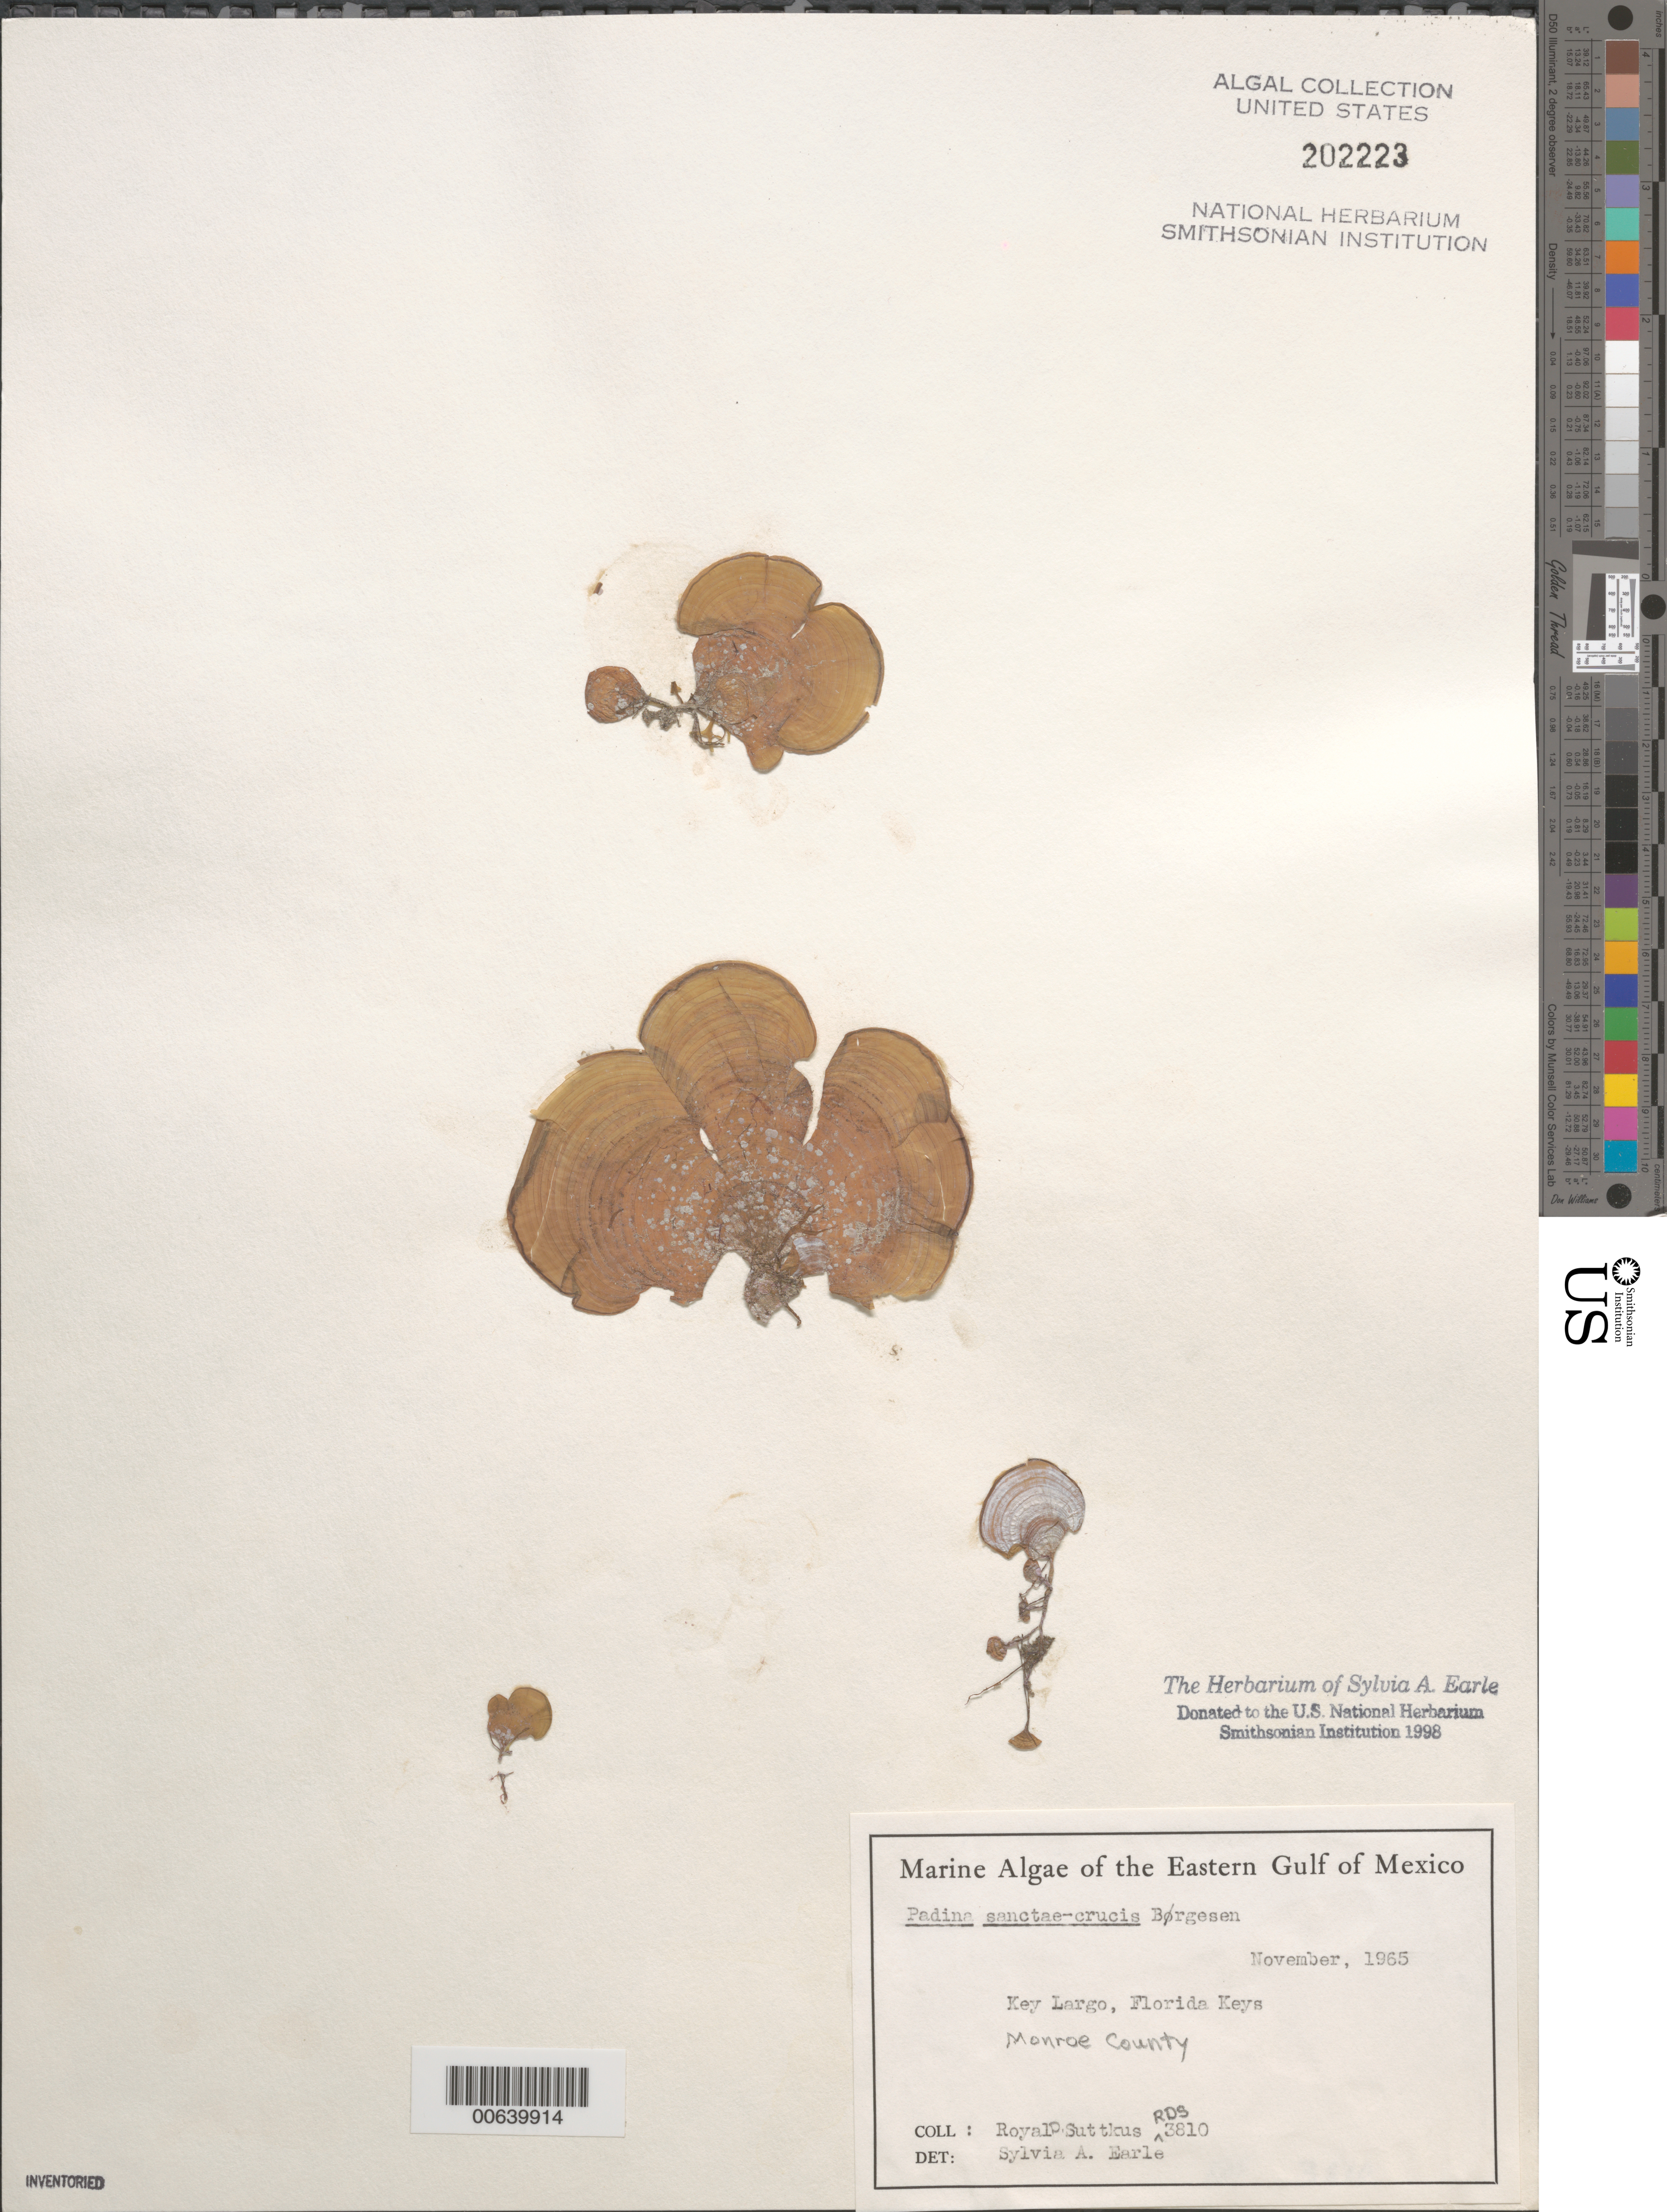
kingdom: Chromista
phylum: Ochrophyta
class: Phaeophyceae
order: Dictyotales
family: Dictyotaceae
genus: Padina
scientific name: Padina sanctae-crucis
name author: Børgesen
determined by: Earle, S. A.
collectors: R. Suttkus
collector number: RDS 3810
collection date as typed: Nov 1965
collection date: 1965-11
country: United States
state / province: Florida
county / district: Monroe County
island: Key Largo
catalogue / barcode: US 202223